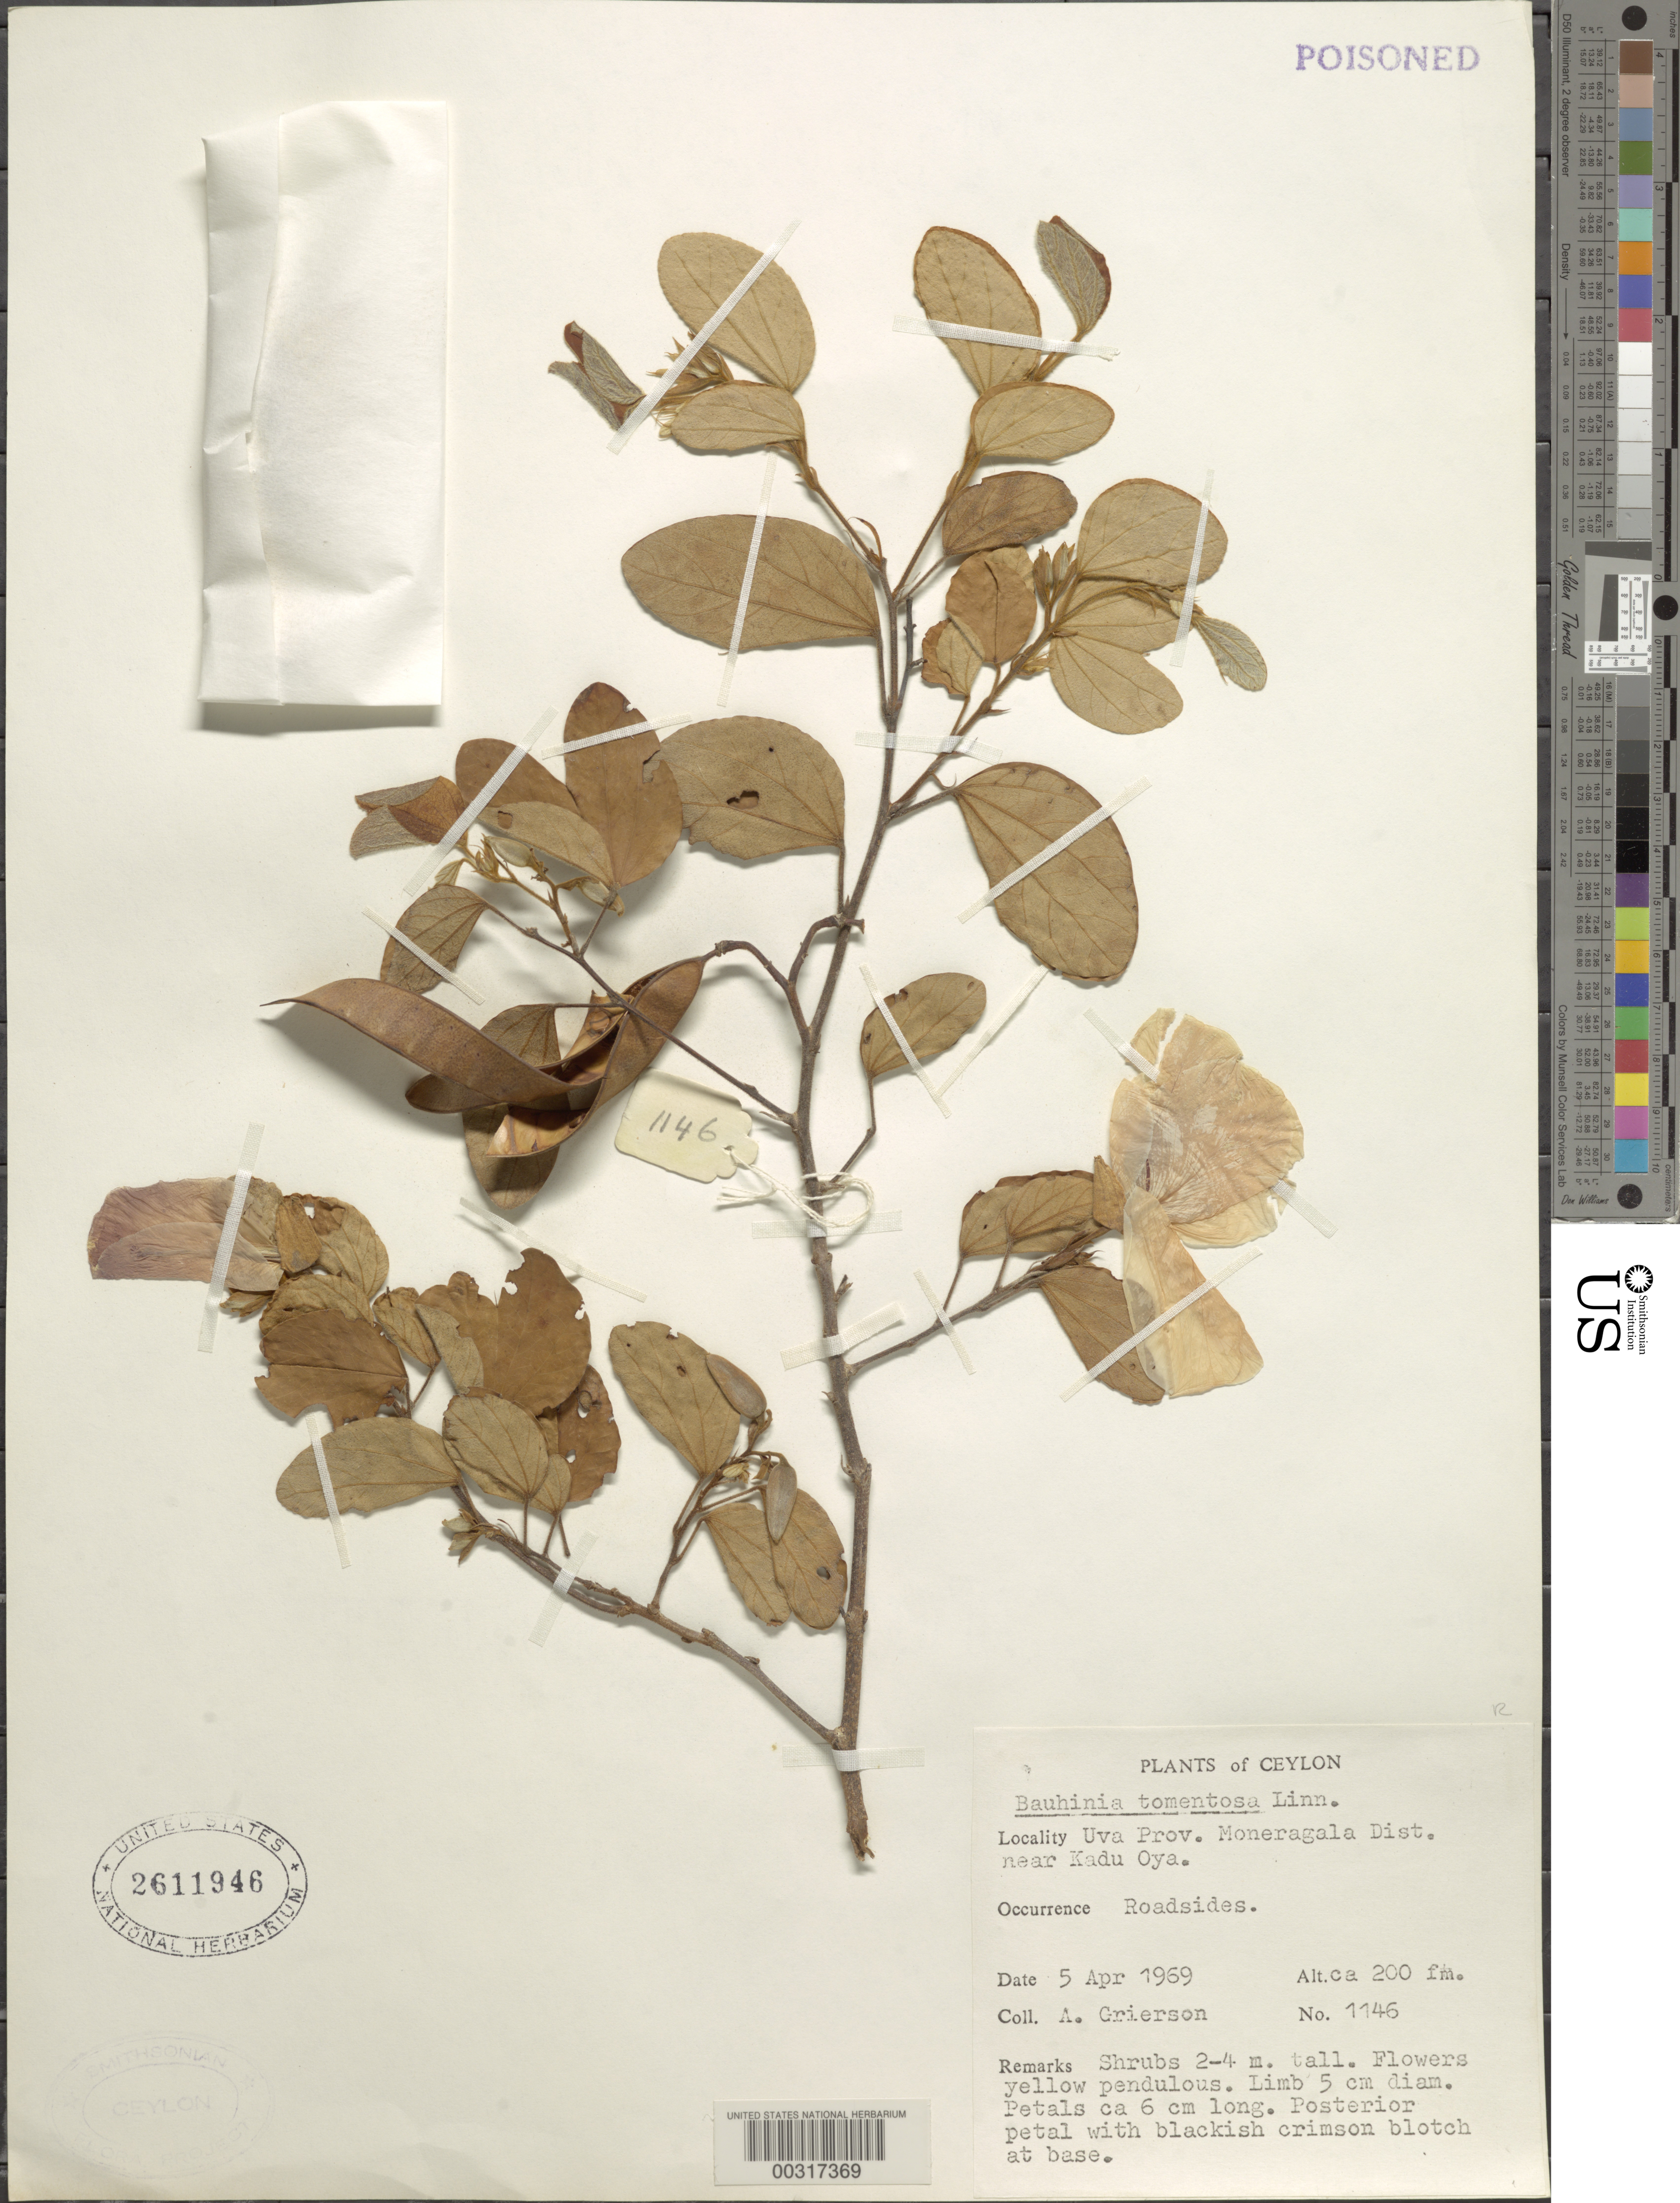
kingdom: Plantae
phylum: Tracheophyta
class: Magnoliopsida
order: Fabales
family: Fabaceae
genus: Bauhinia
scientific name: Bauhinia tomentosa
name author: L.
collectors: A. Grierson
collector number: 1146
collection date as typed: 05 Apr 1969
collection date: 1969-04-05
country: Sri Lanka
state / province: Uva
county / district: Moneragala Dist.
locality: Near kadu oya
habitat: Roadsides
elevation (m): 200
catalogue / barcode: US 2611946